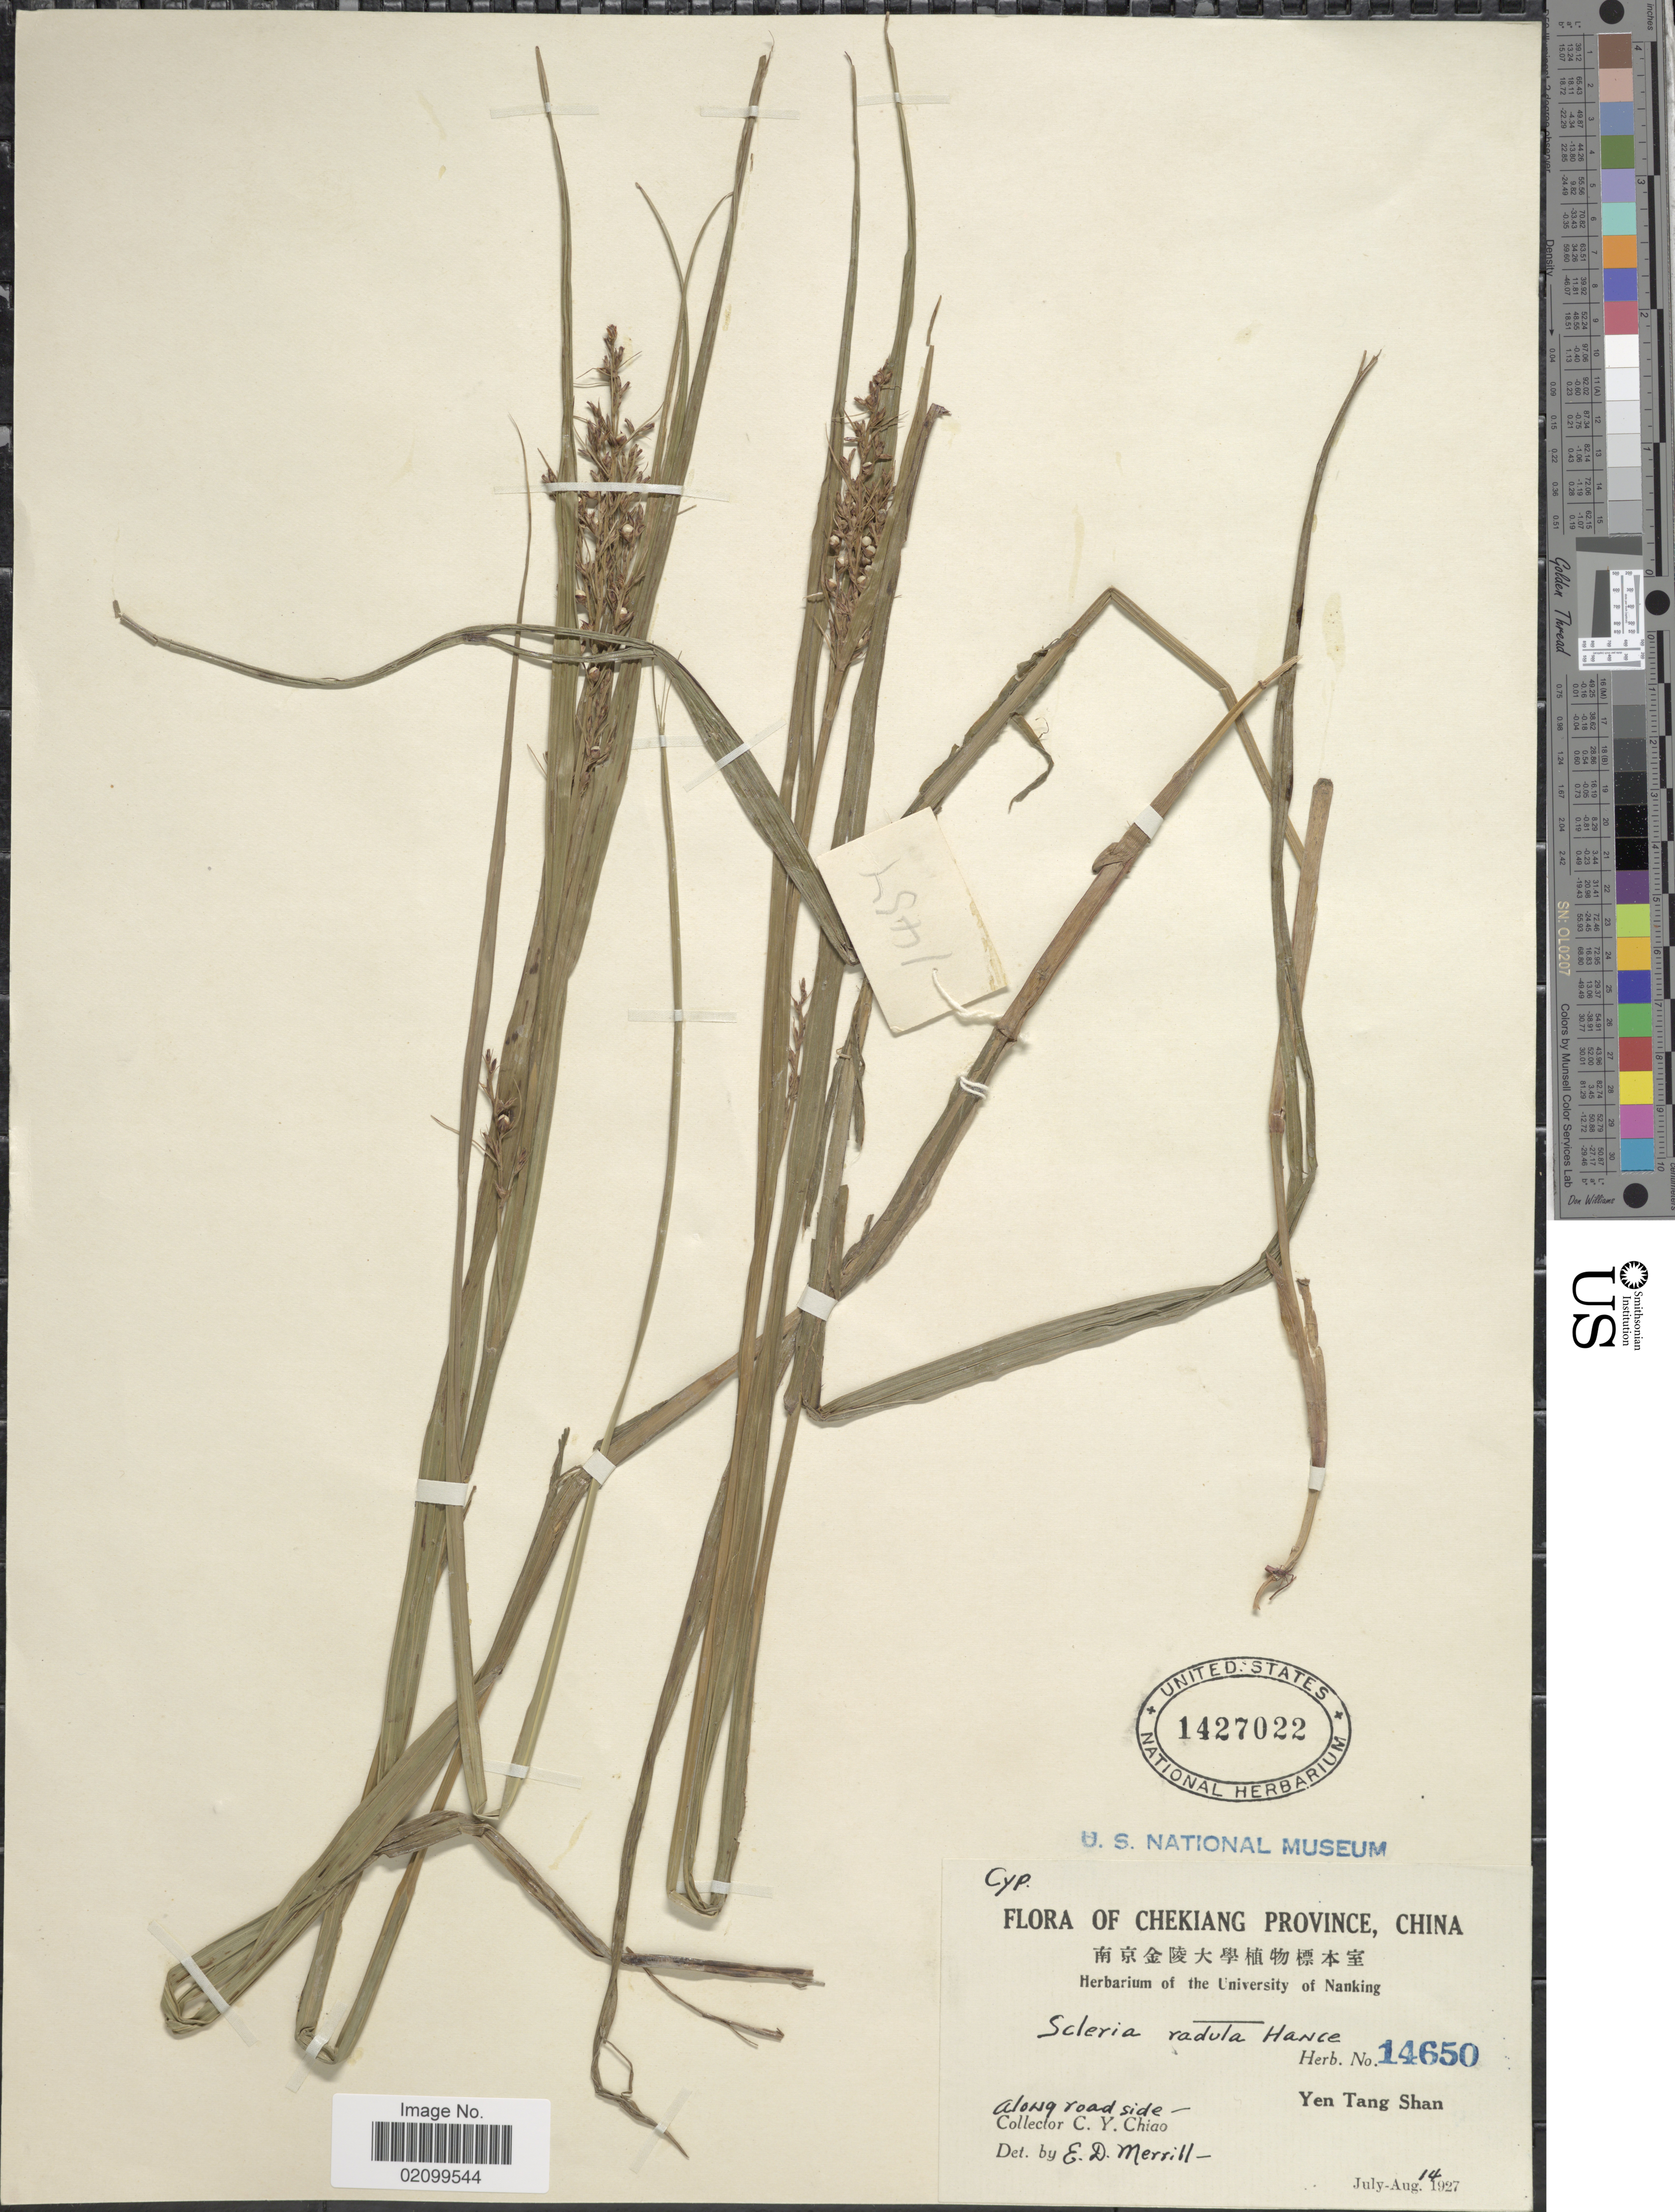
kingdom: Plantae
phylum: Tracheophyta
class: Liliopsida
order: Poales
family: Cyperaceae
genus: Scleria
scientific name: Scleria radula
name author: Hance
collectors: C. Y. Chiao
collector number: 14650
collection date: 1927-08-14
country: China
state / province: Zhejiang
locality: Chekiang Province, Yen Tang Shan, along roadside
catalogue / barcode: US 1427022